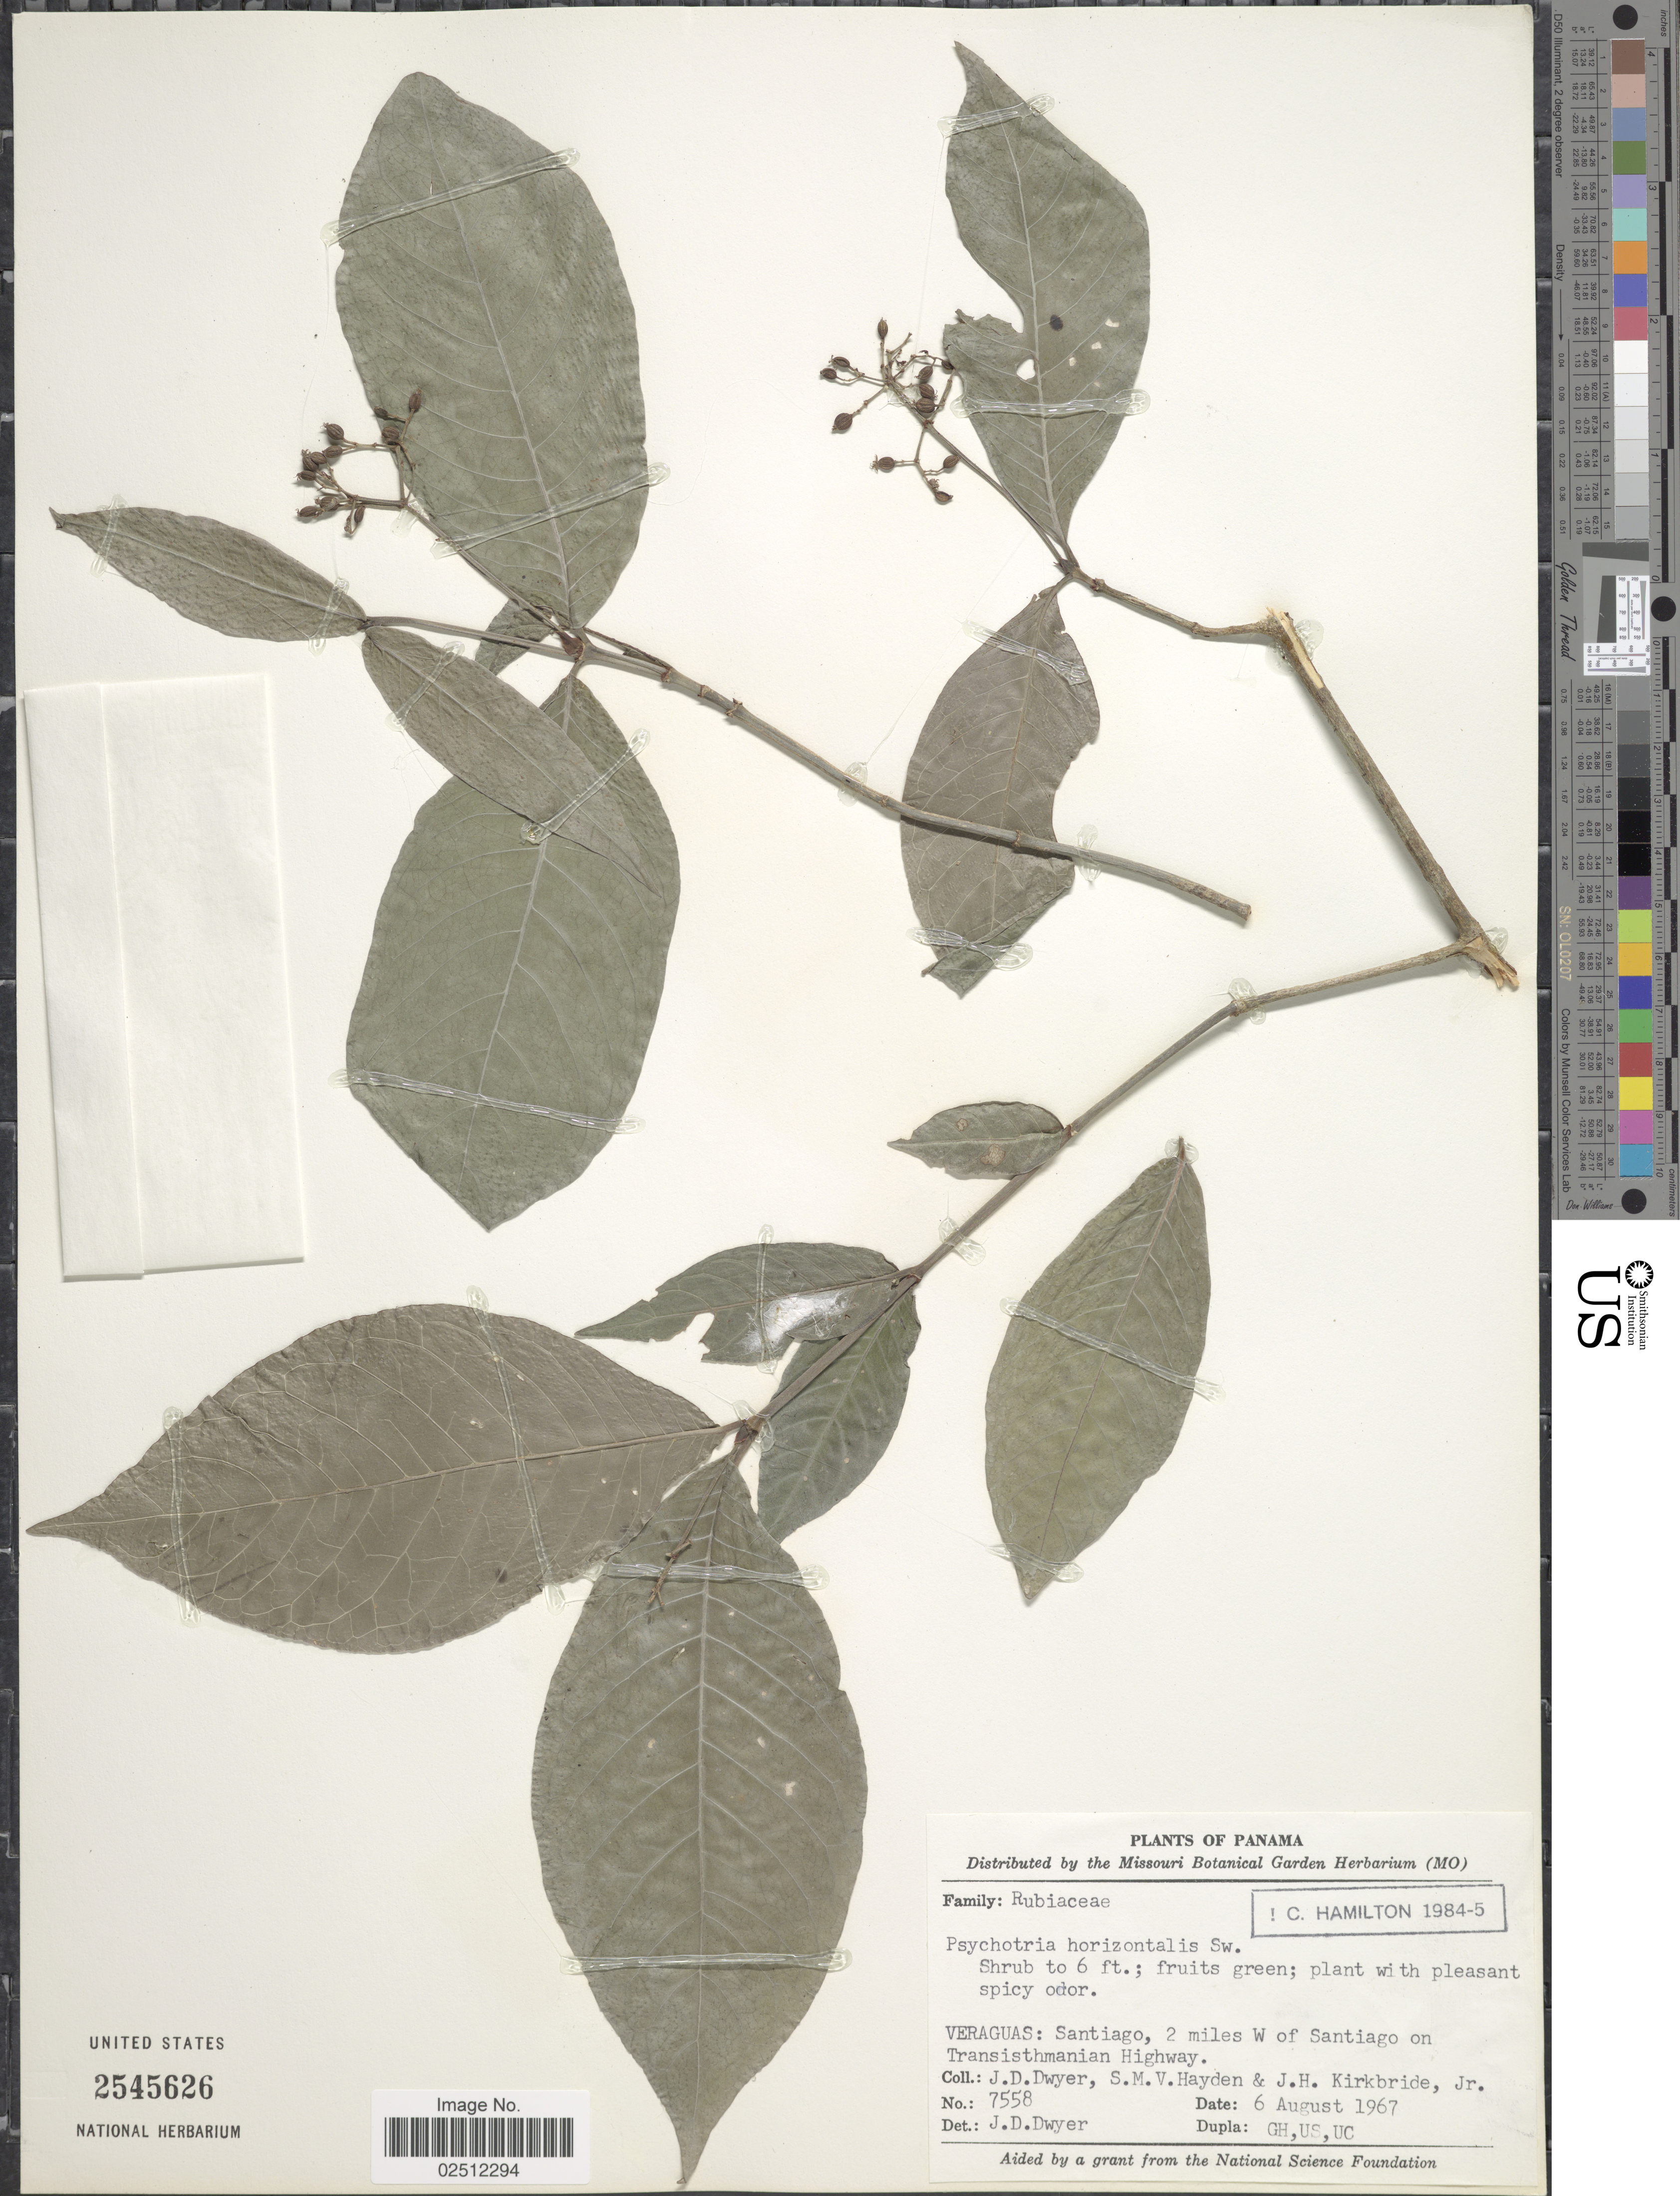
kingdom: Plantae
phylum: Tracheophyta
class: Magnoliopsida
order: Gentianales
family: Rubiaceae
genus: Psychotria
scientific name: Psychotria horizontalis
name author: Sw.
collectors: J. D. Dwyer, S. M. Hayden & J. H. Kirkbride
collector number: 7558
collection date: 1967-08-06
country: Panama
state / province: Veraguas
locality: Santiago, 2 miles W of Santiago on Transisthmanian Highway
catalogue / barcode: US 2545626